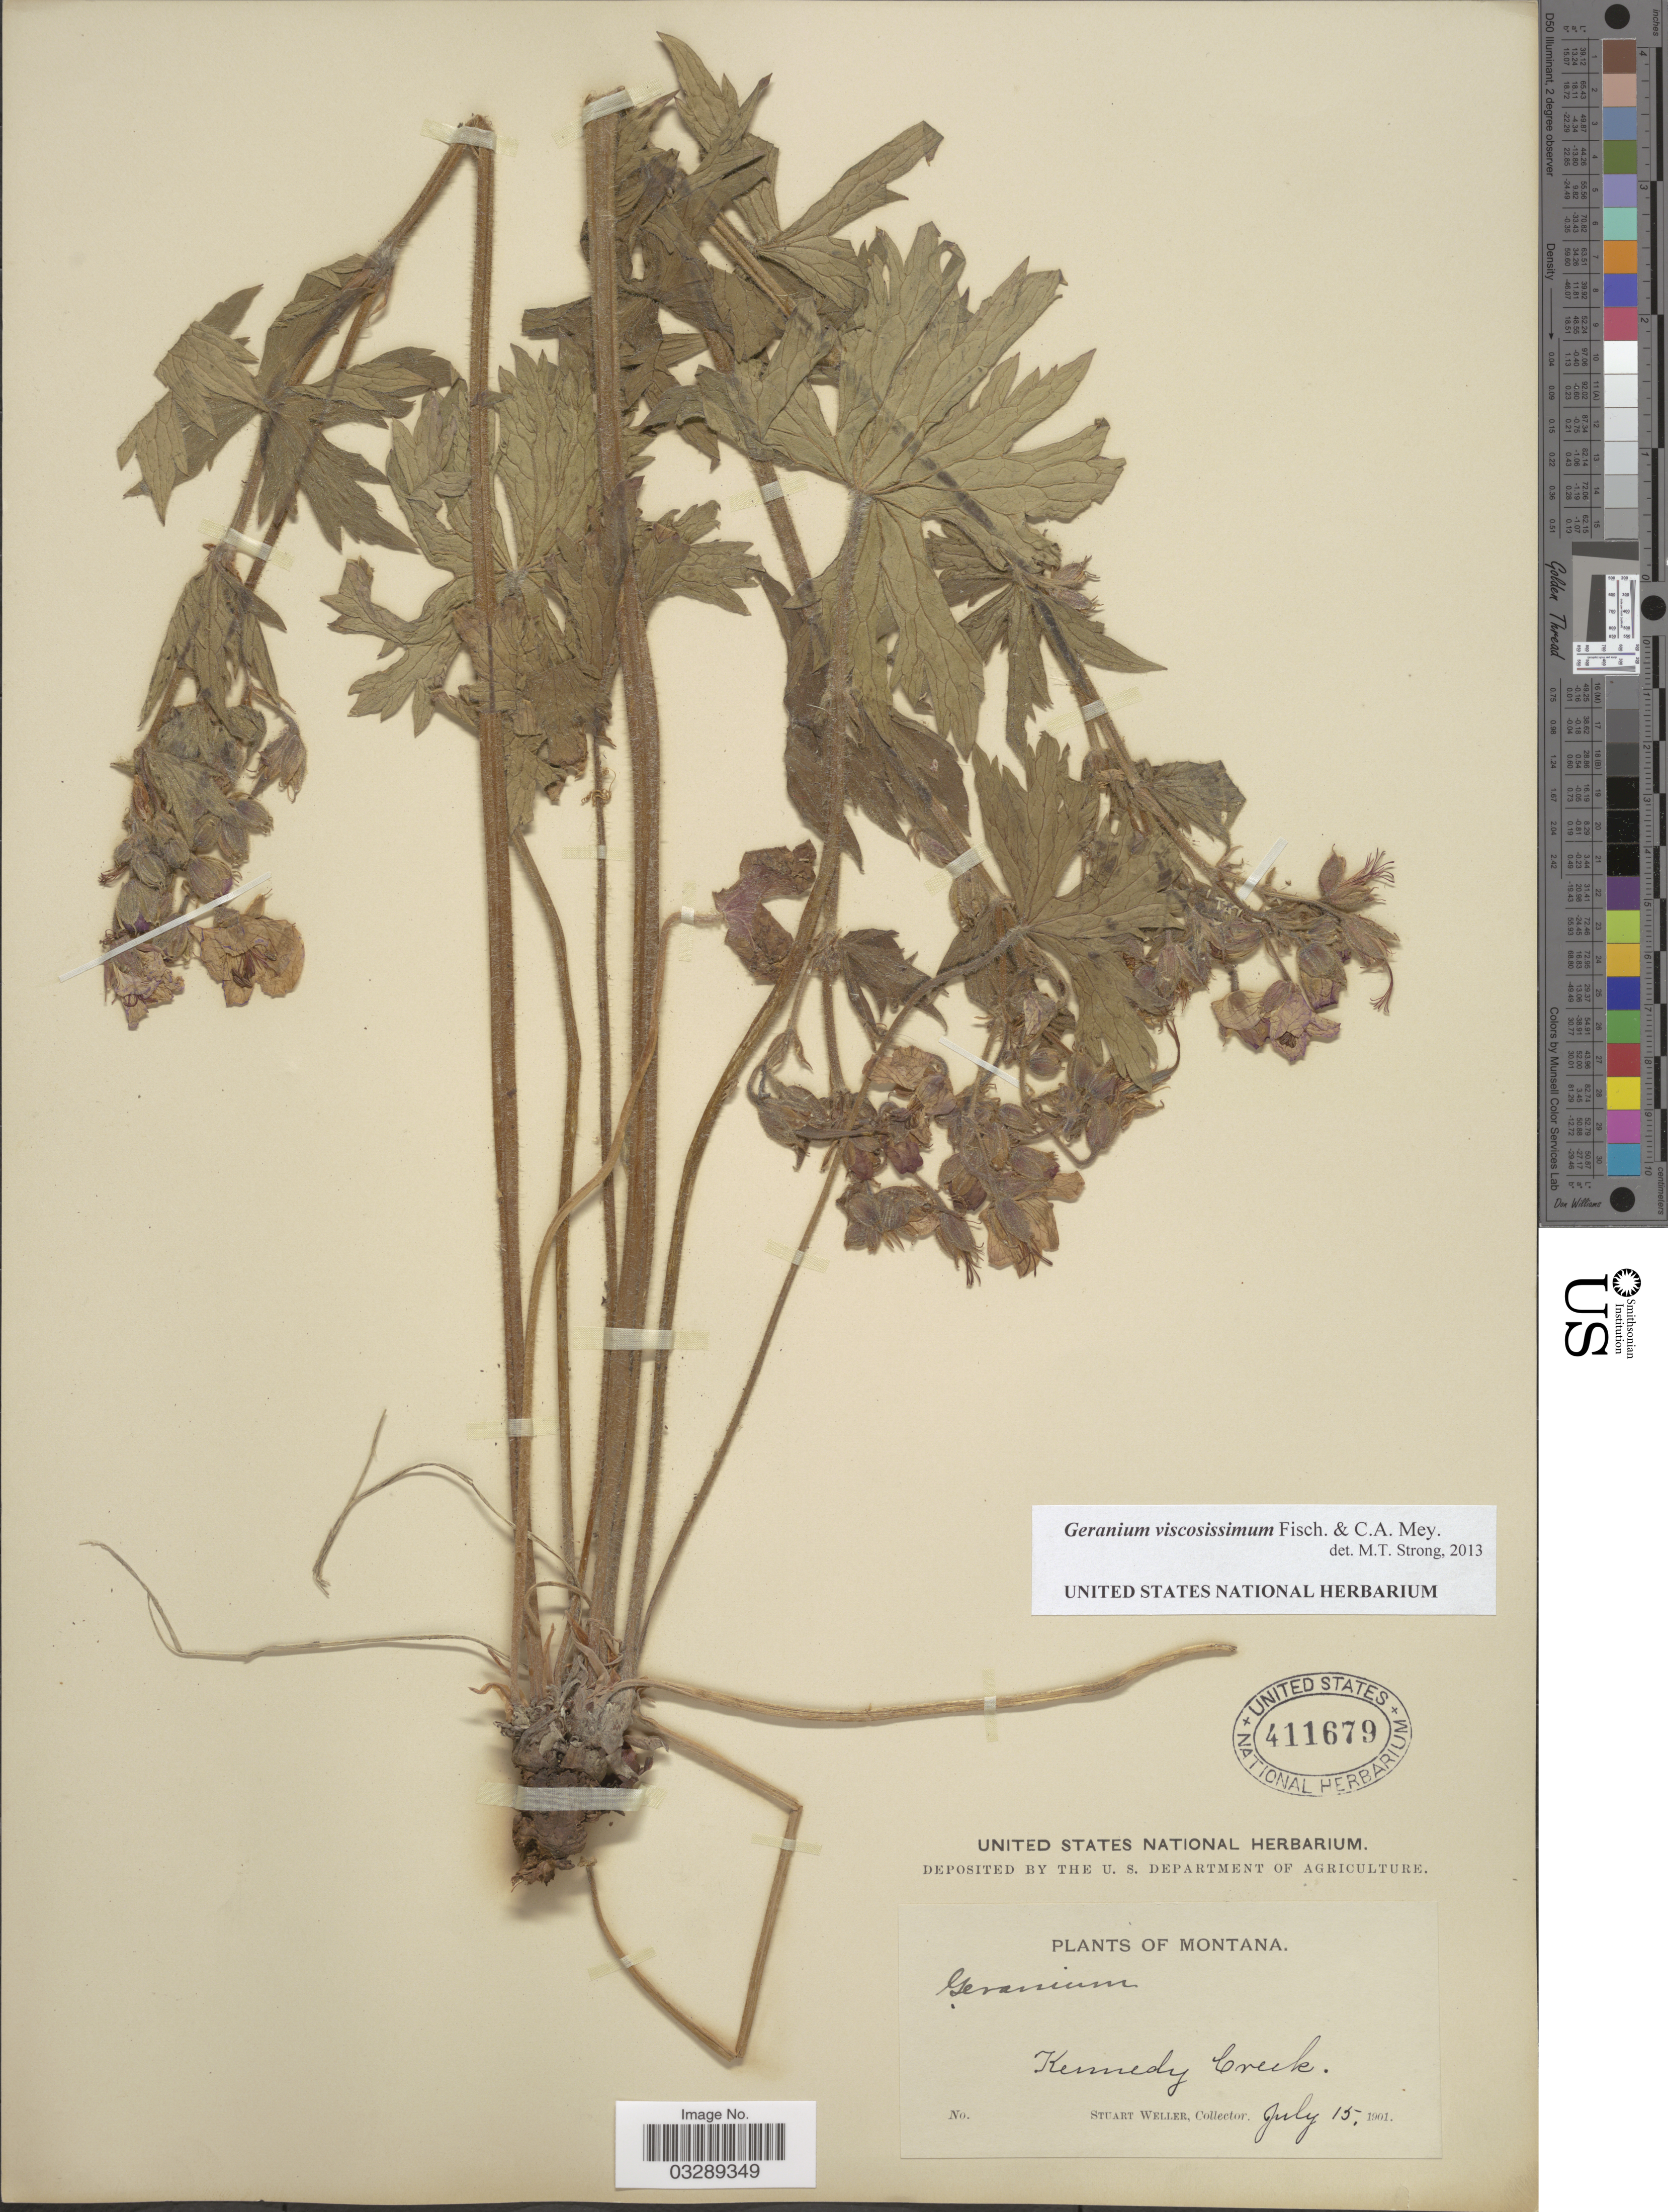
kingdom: Plantae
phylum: Tracheophyta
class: Magnoliopsida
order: Geraniales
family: Geraniaceae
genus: Geranium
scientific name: Geranium viscosissimum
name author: Fisch. & C.A. Mey.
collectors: S. Weller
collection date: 1901-07-15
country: United States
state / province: Montana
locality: Kennedy Creek.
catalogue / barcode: US 411679